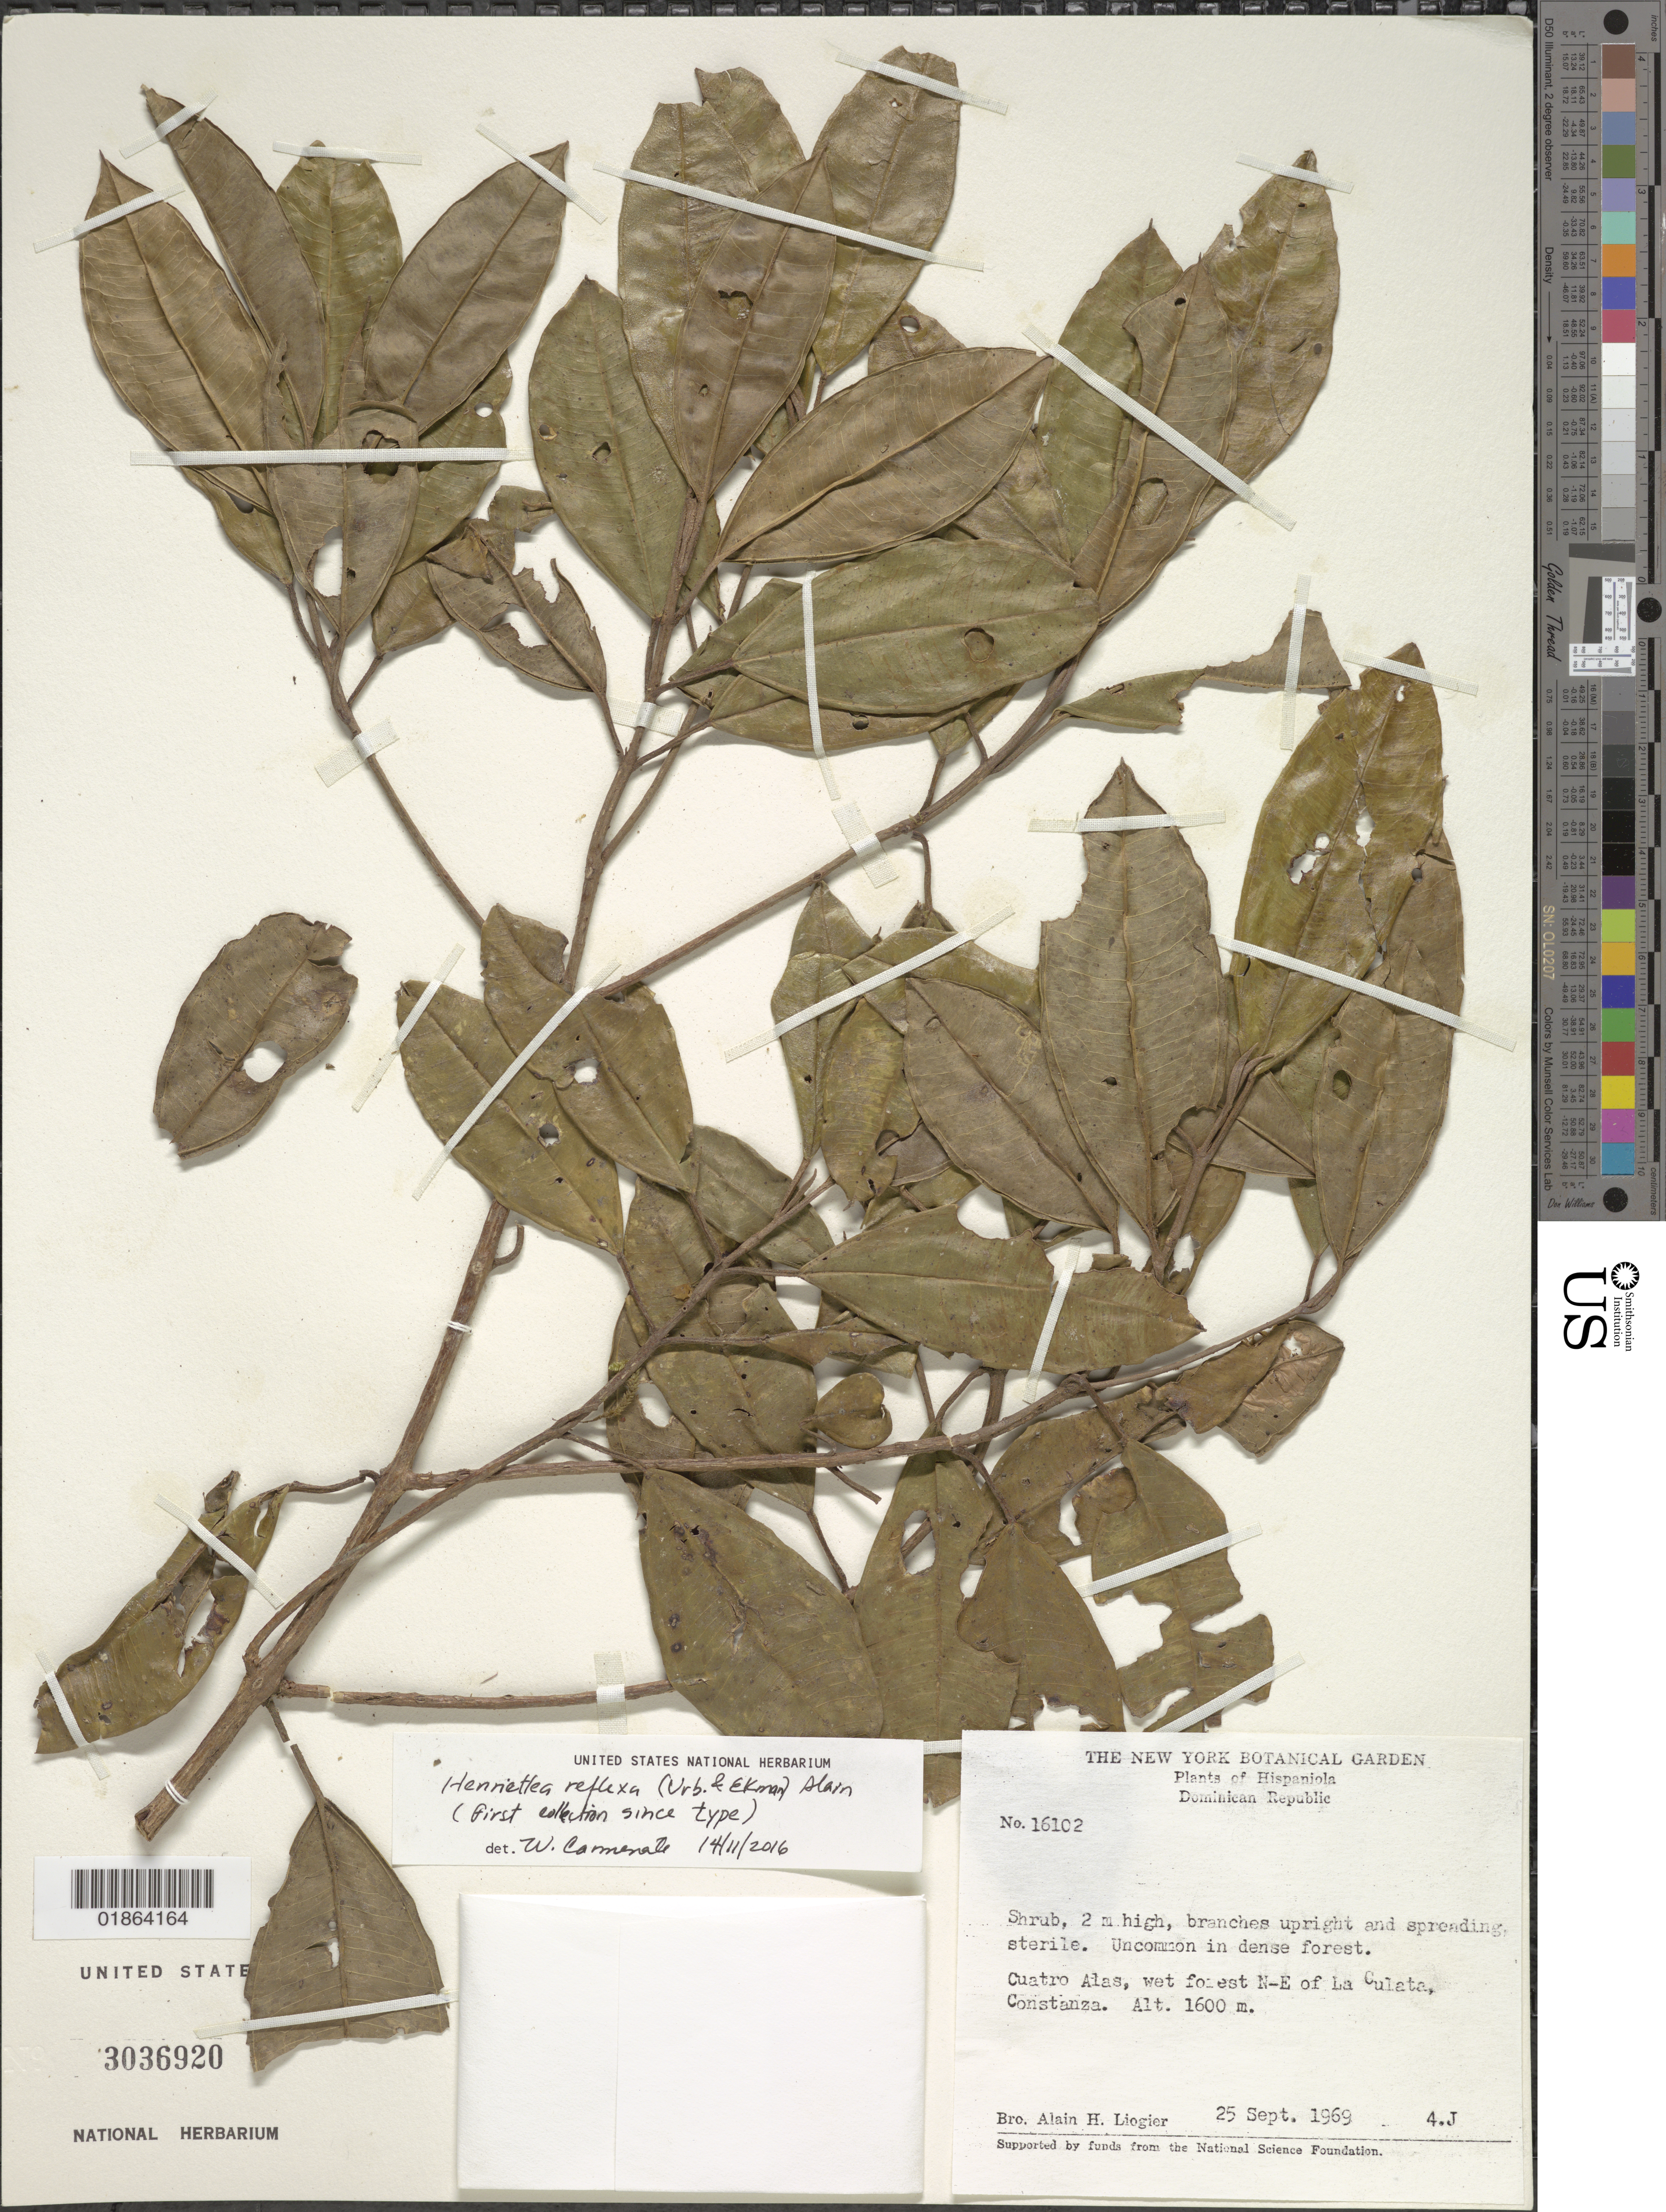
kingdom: Plantae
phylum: Tracheophyta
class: Magnoliopsida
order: Myrtales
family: Melastomataceae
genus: Henriettea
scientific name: Henriettea reflexa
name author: (Urb. & Ekman) Alain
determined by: Carmenate, W.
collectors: A. H. Liogier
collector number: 16102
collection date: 1969-09-25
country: Dominican Republic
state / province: La Vega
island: Hispaniola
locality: Constanza, Cuatro Alas, NE of La Culata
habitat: Uncommon in dense forest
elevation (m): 1600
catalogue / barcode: US 3036920